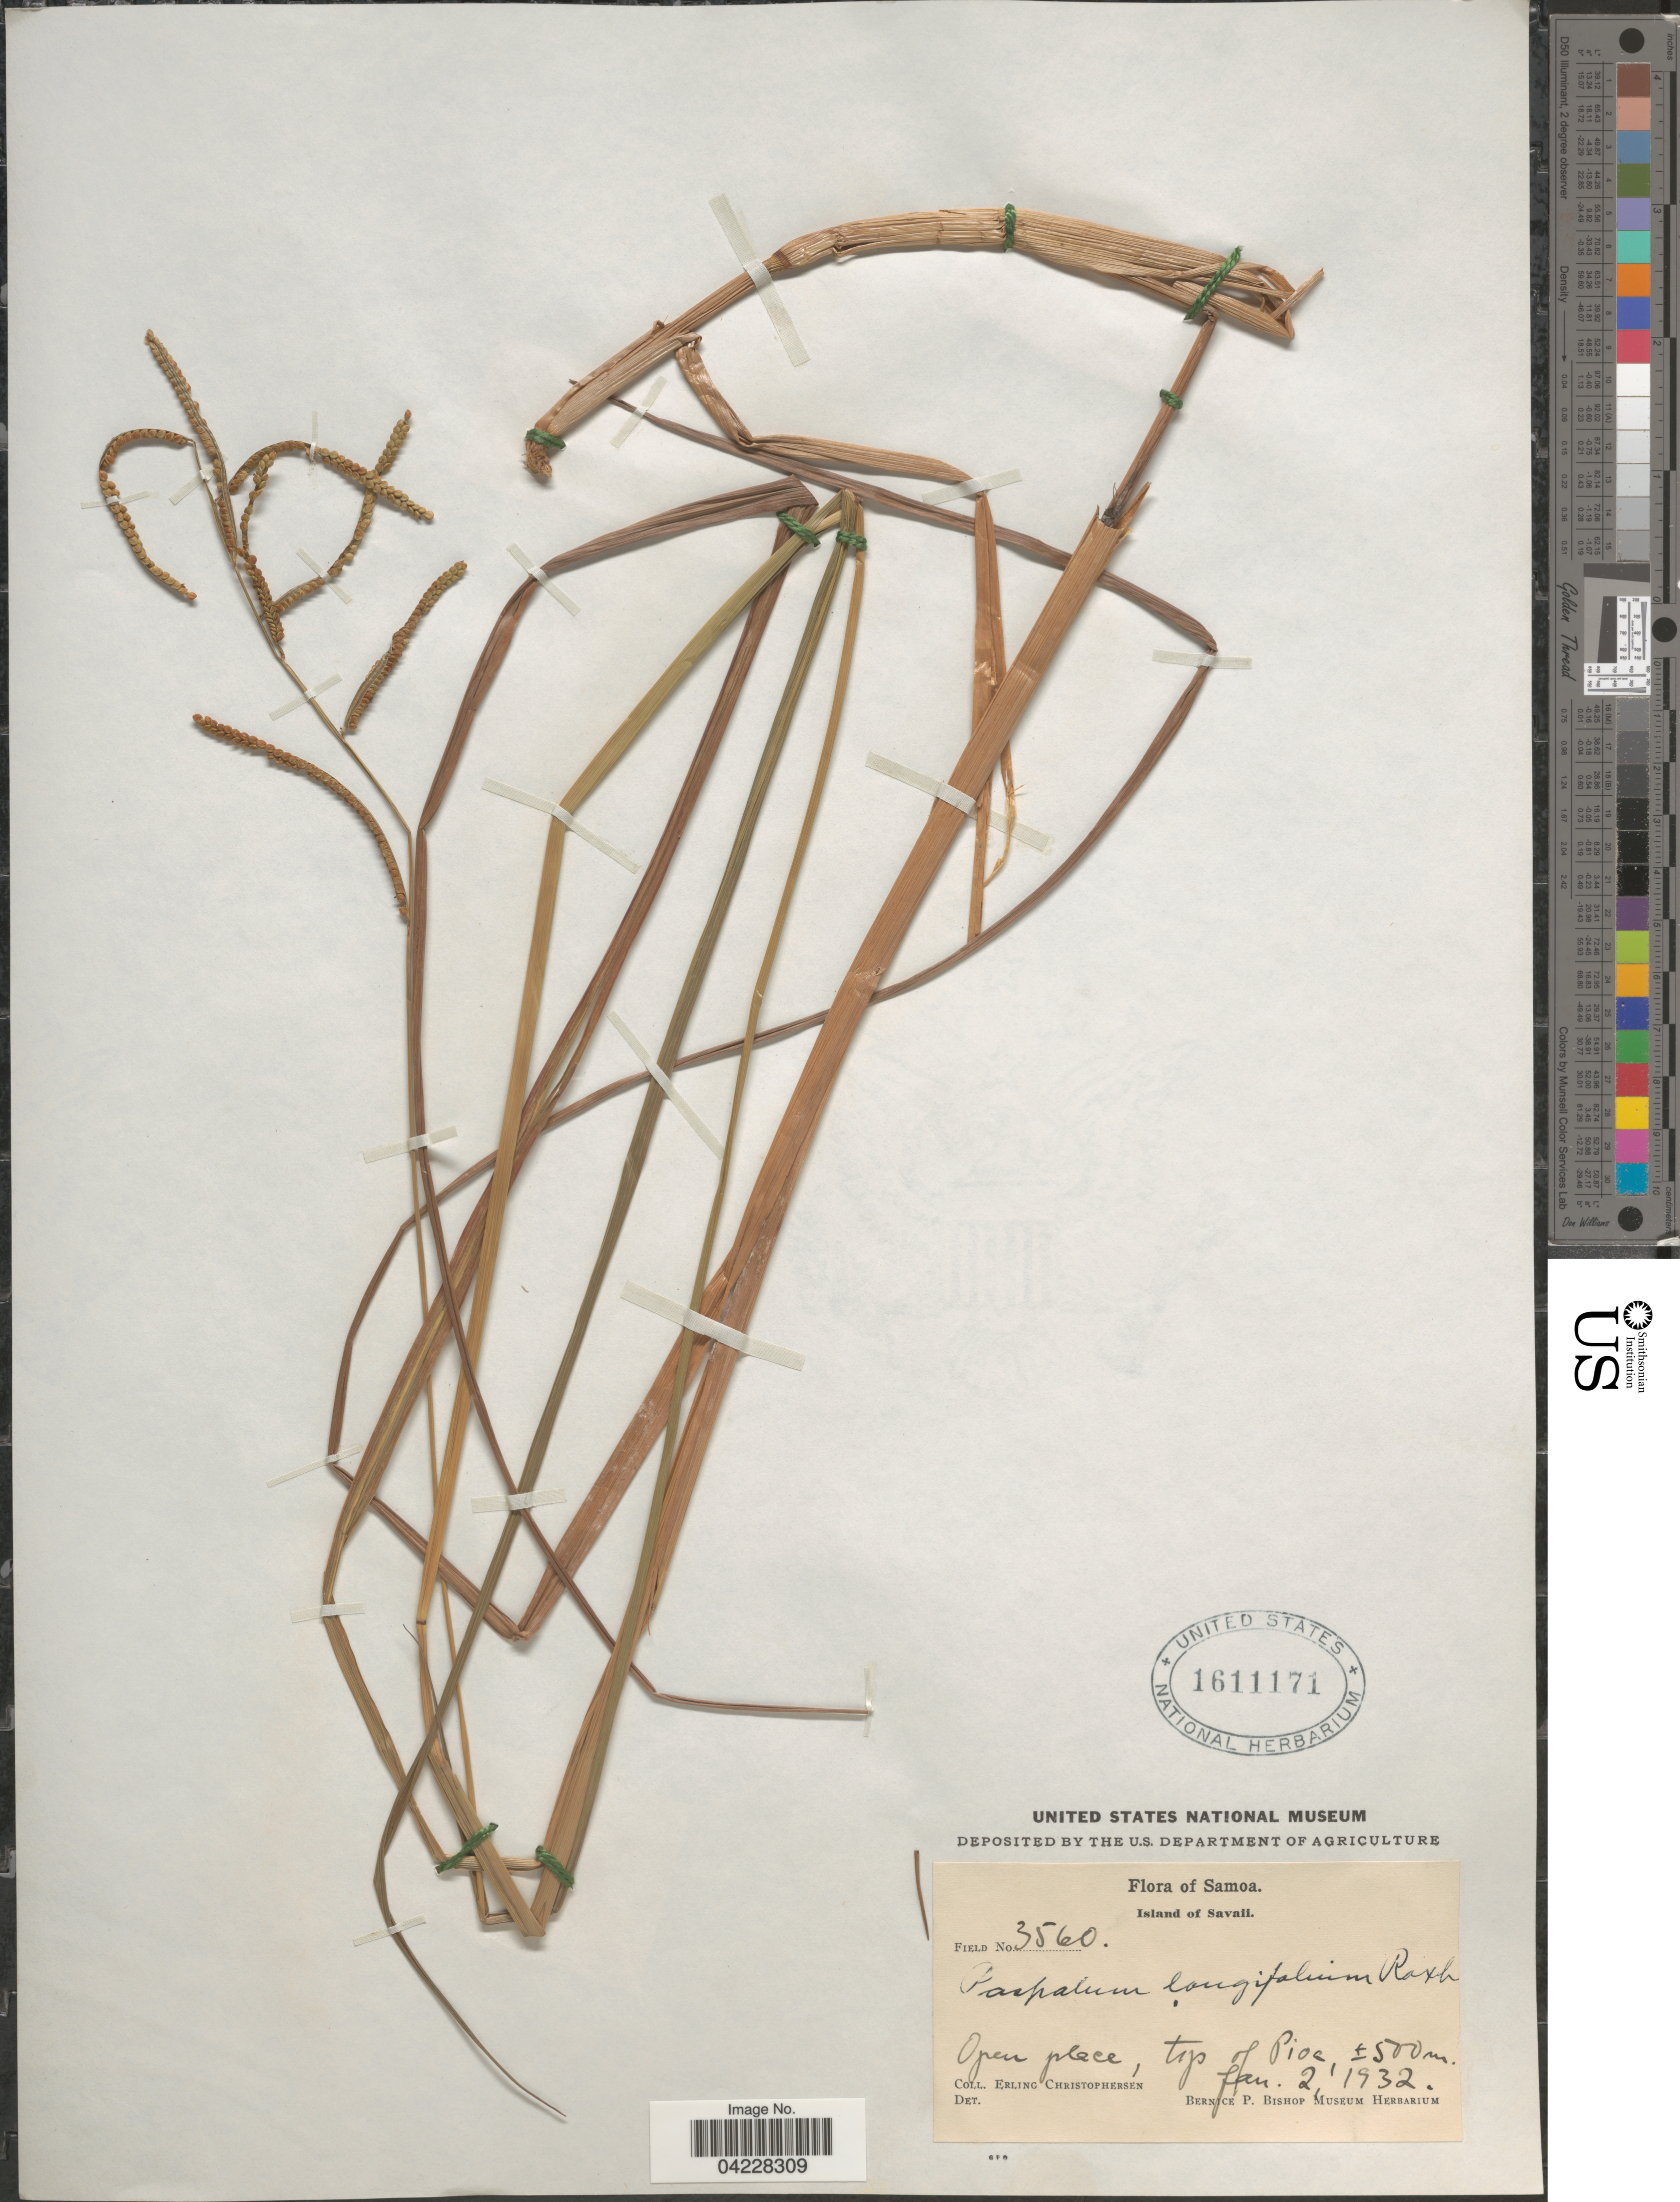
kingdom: Plantae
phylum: Tracheophyta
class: Liliopsida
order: Poales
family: Poaceae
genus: Paspalum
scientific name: Paspalum sp.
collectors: E. Christopherson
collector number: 3560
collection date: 1932-01-02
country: Samoa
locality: Samoa. Island of Savaii. Open place, top of Pioa.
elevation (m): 500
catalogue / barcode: US 1611171